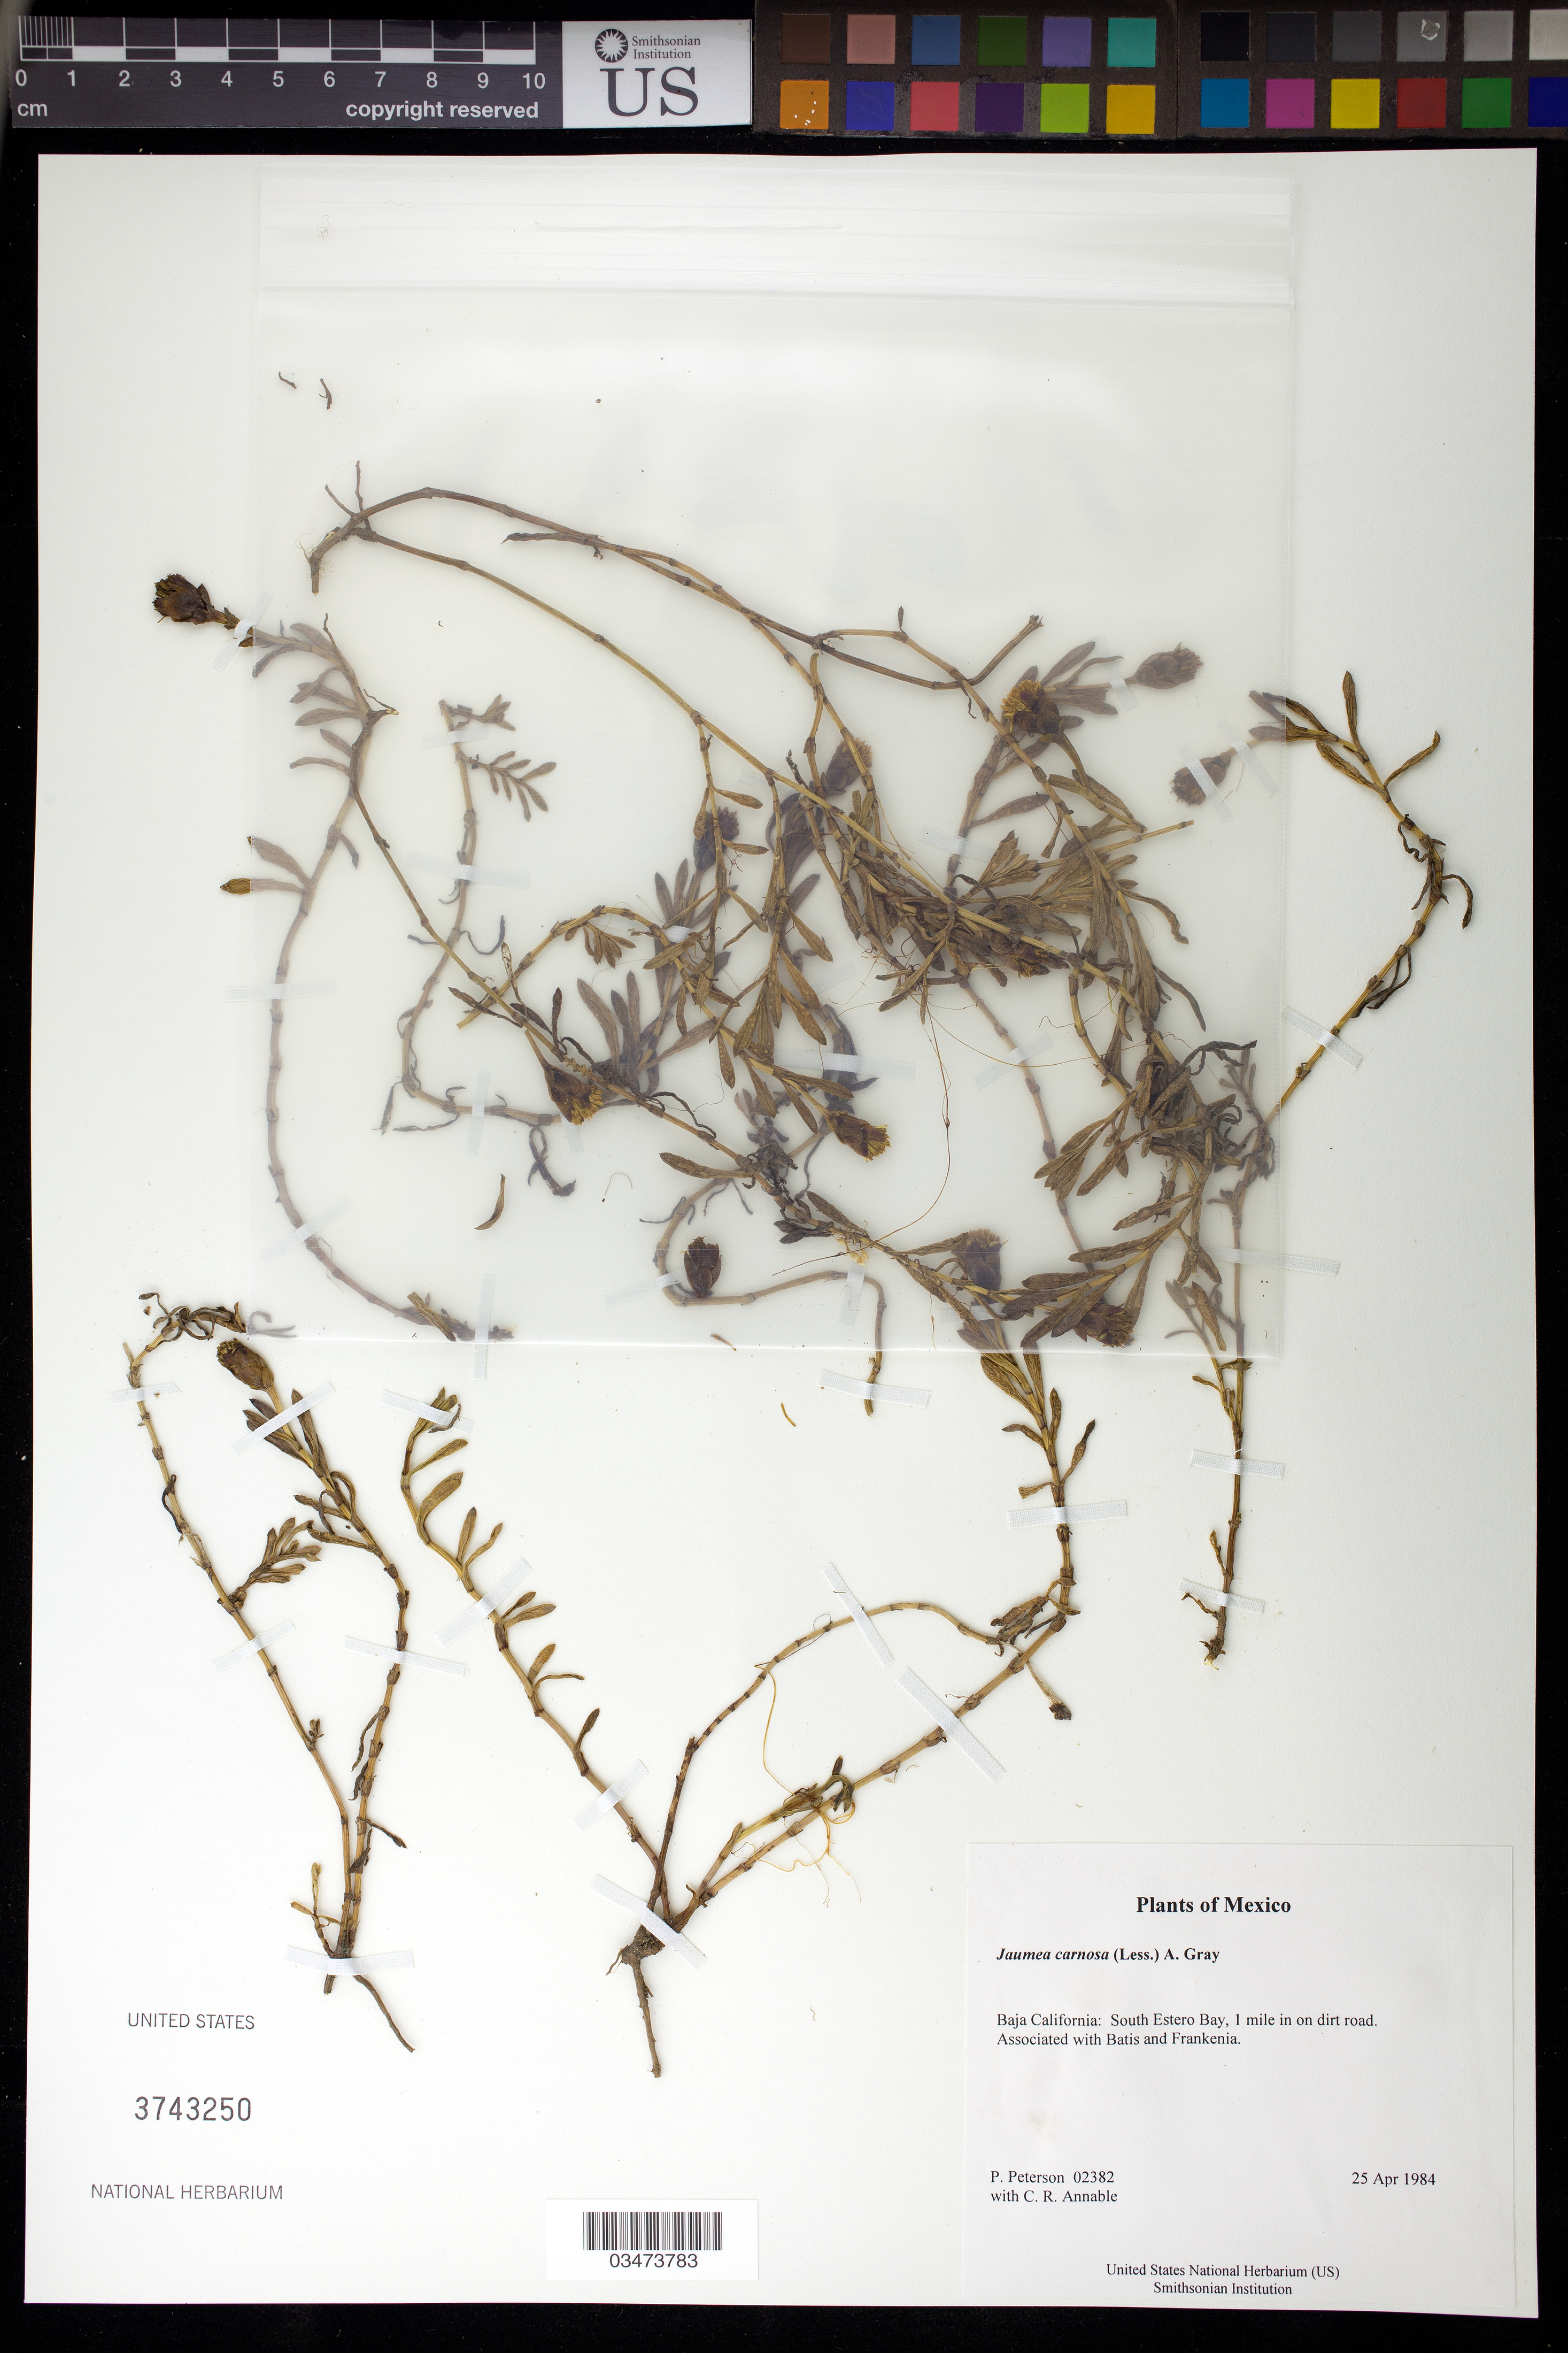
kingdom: Plantae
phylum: Tracheophyta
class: Magnoliopsida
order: Asterales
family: Asteraceae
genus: Jaumea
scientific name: Jaumea carnosa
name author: (Less.) A. Gray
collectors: P. M. Peterson & C. R. Annable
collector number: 02382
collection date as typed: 25 Apr 1984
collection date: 1984-04-25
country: Mexico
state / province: Baja California Norte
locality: South Estero Bay, 1 mile in on dirt road.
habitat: Associated with Batis and Frankenia.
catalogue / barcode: US 3743250